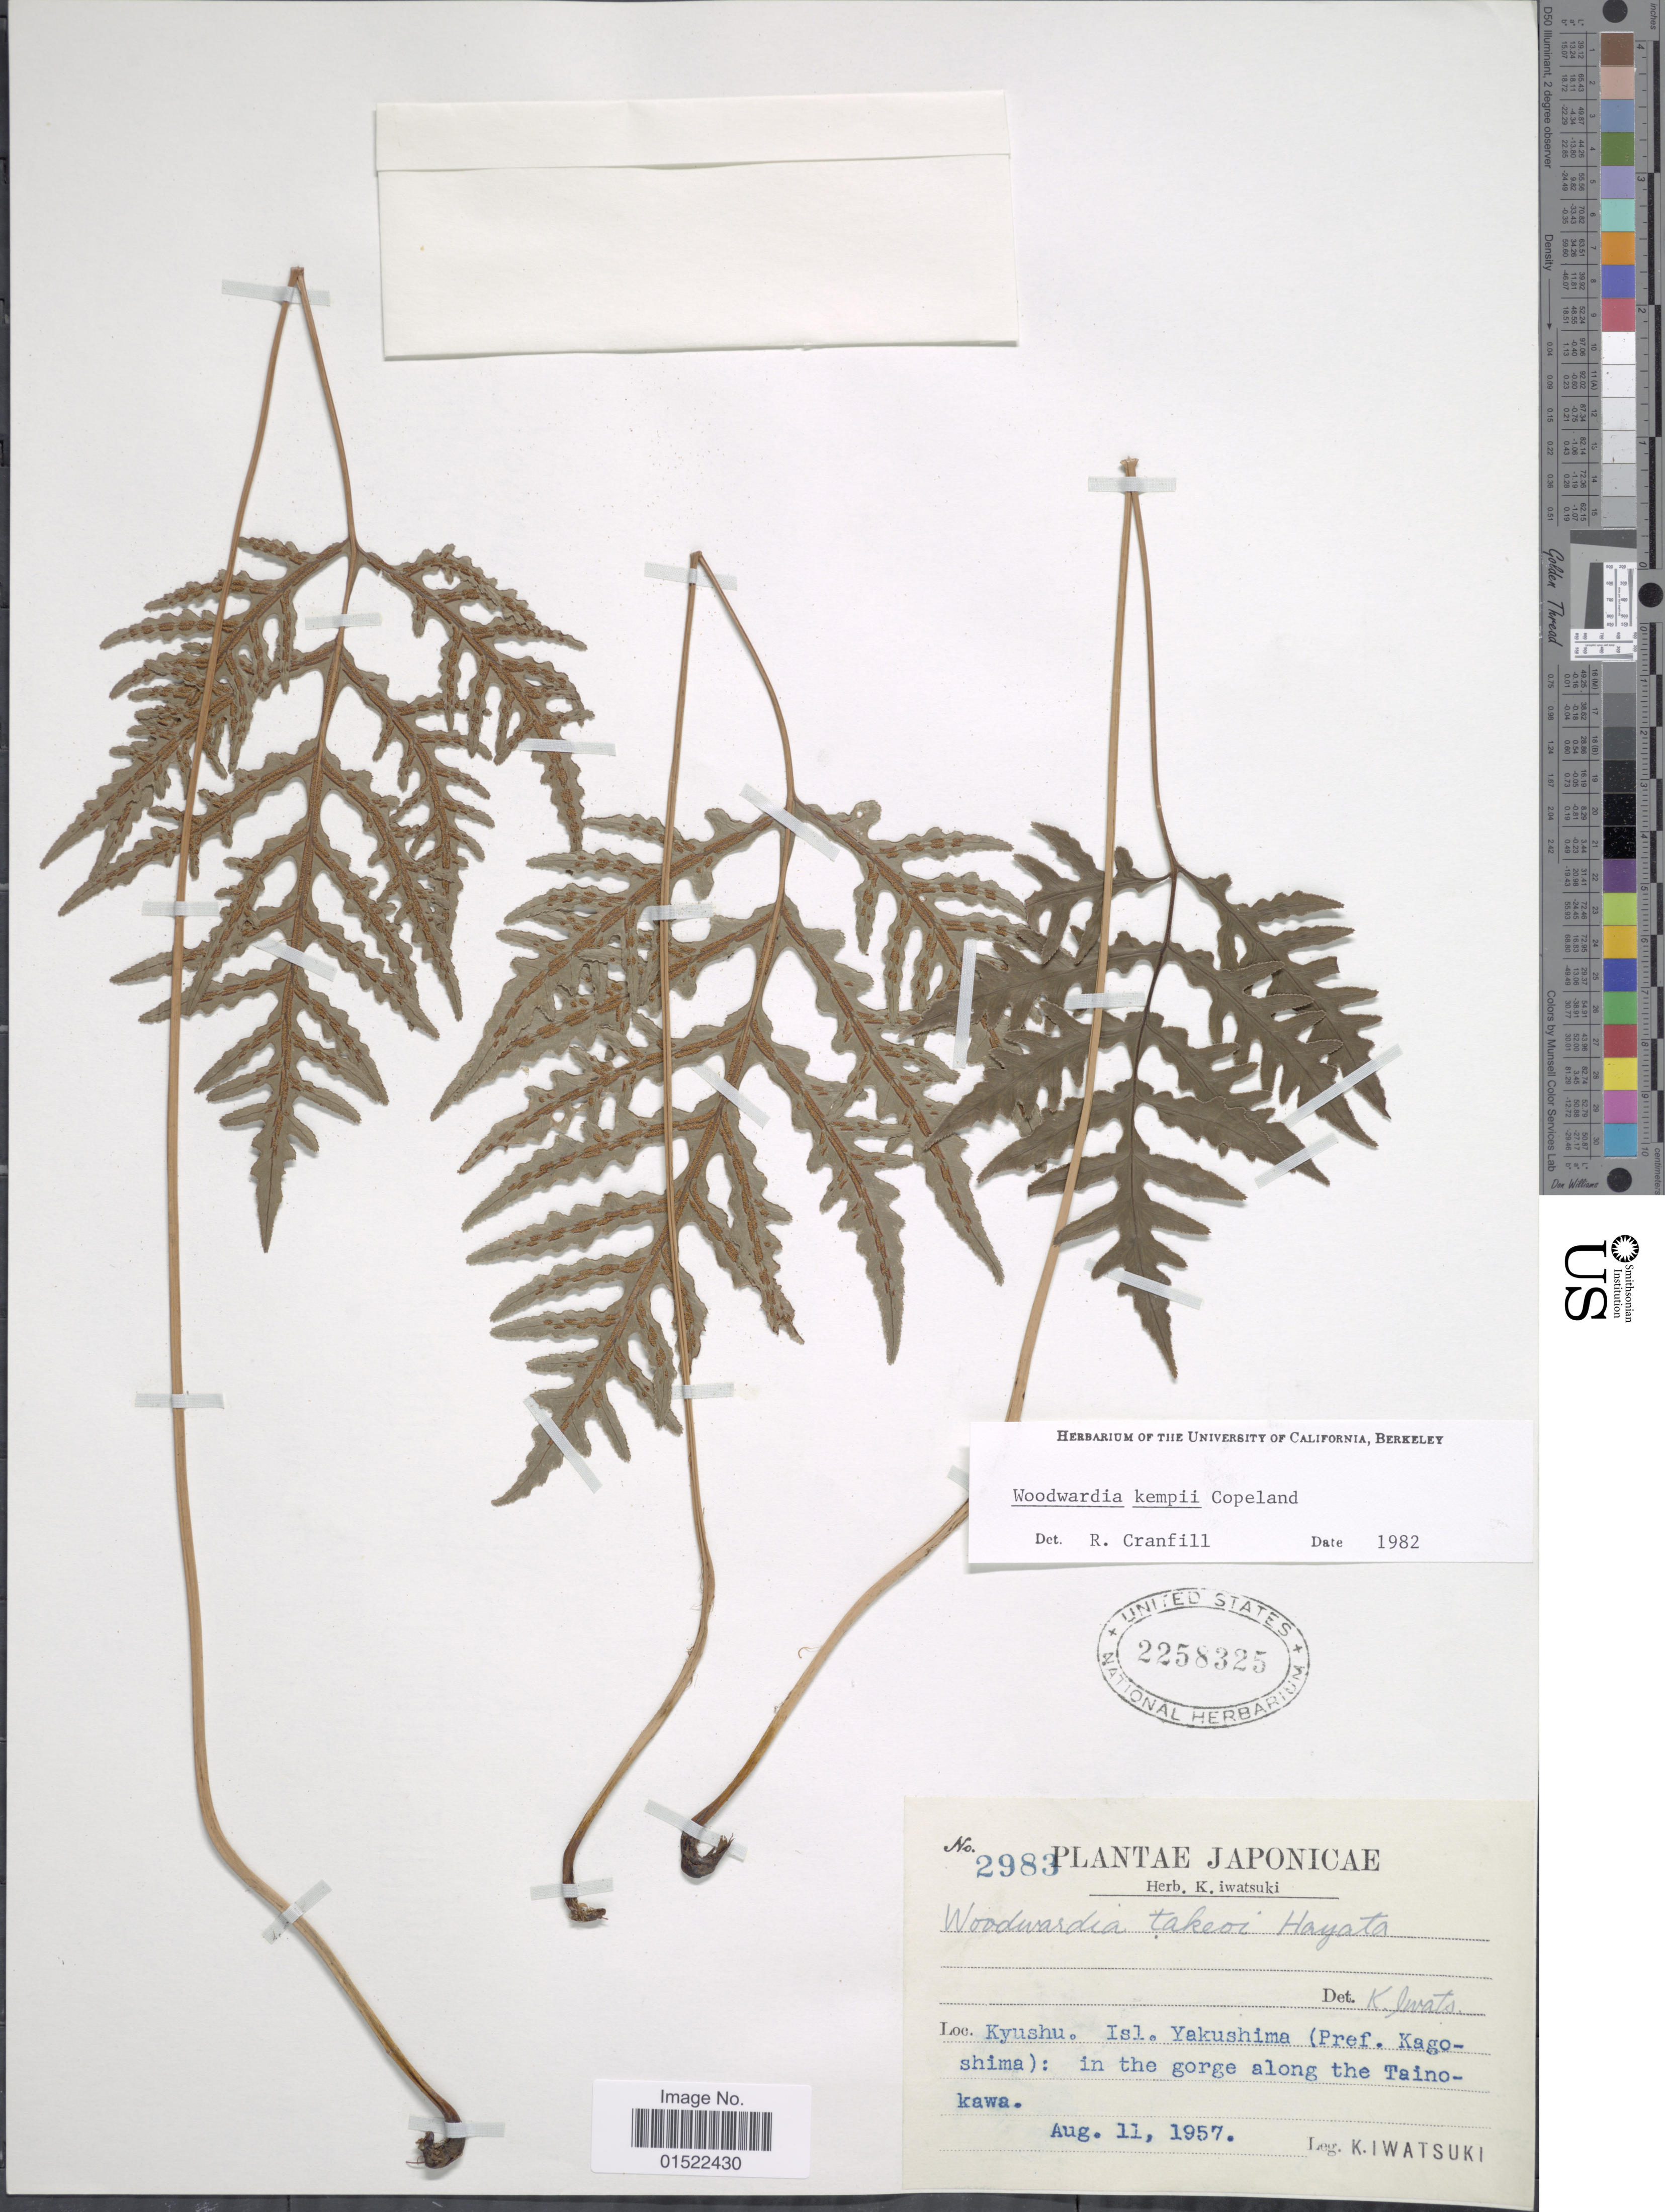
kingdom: Plantae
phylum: Tracheophyta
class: Polypodiopsida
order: Polypodiales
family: Blechnaceae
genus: Woodwardia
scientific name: Woodwardia kempii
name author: Copel.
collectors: K. Iwatsuki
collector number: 2983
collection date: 1957-08-11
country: Japan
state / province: Kagosima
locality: Kyushu, Isl. Yakushima;in the gorge along the Tainokawa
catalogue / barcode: US 2258325